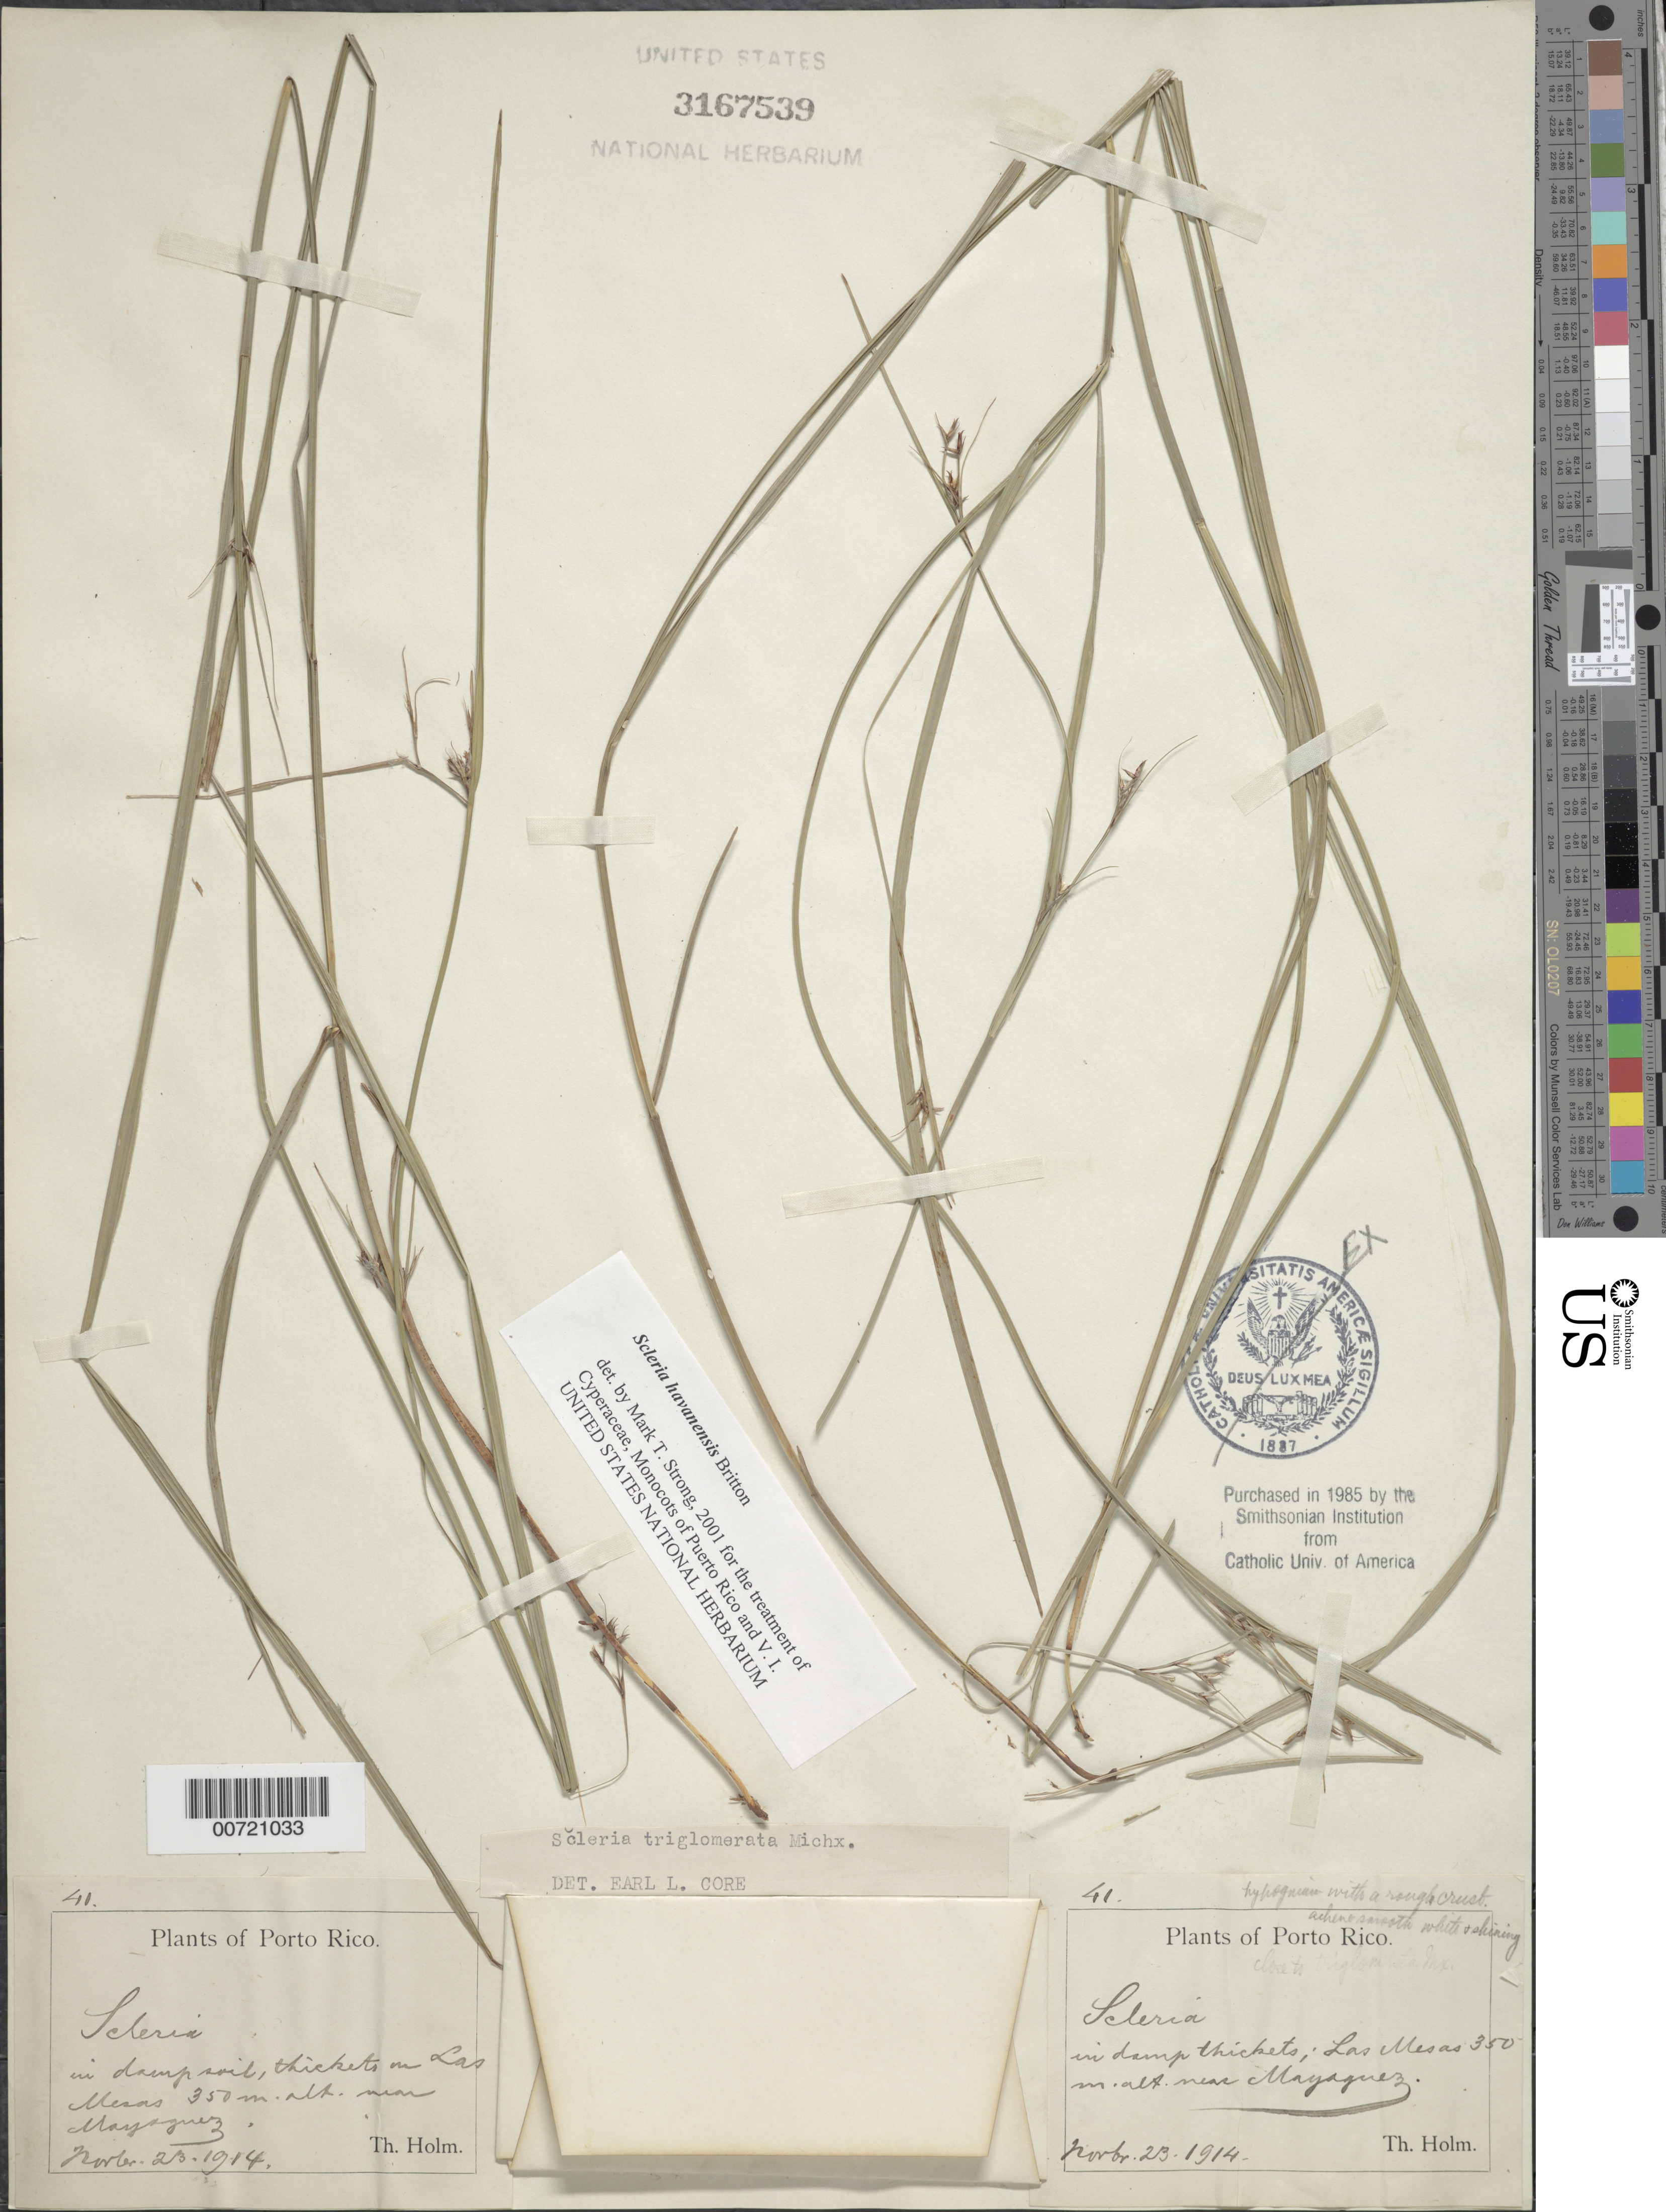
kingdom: Plantae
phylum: Tracheophyta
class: Liliopsida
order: Poales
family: Cyperaceae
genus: Scleria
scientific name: Scleria havanensis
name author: Britton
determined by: Strong, M. T., (US), Smithsonian Institution - National Museum of Natural History (UNITED STATES)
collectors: H. T. Holm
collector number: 41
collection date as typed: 23 Nov 1914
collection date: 1914-11-23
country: Puerto Rico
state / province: Mayagüez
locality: Las Mesas, near Mayagüez.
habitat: In damp thickets.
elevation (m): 350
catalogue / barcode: US 3167539